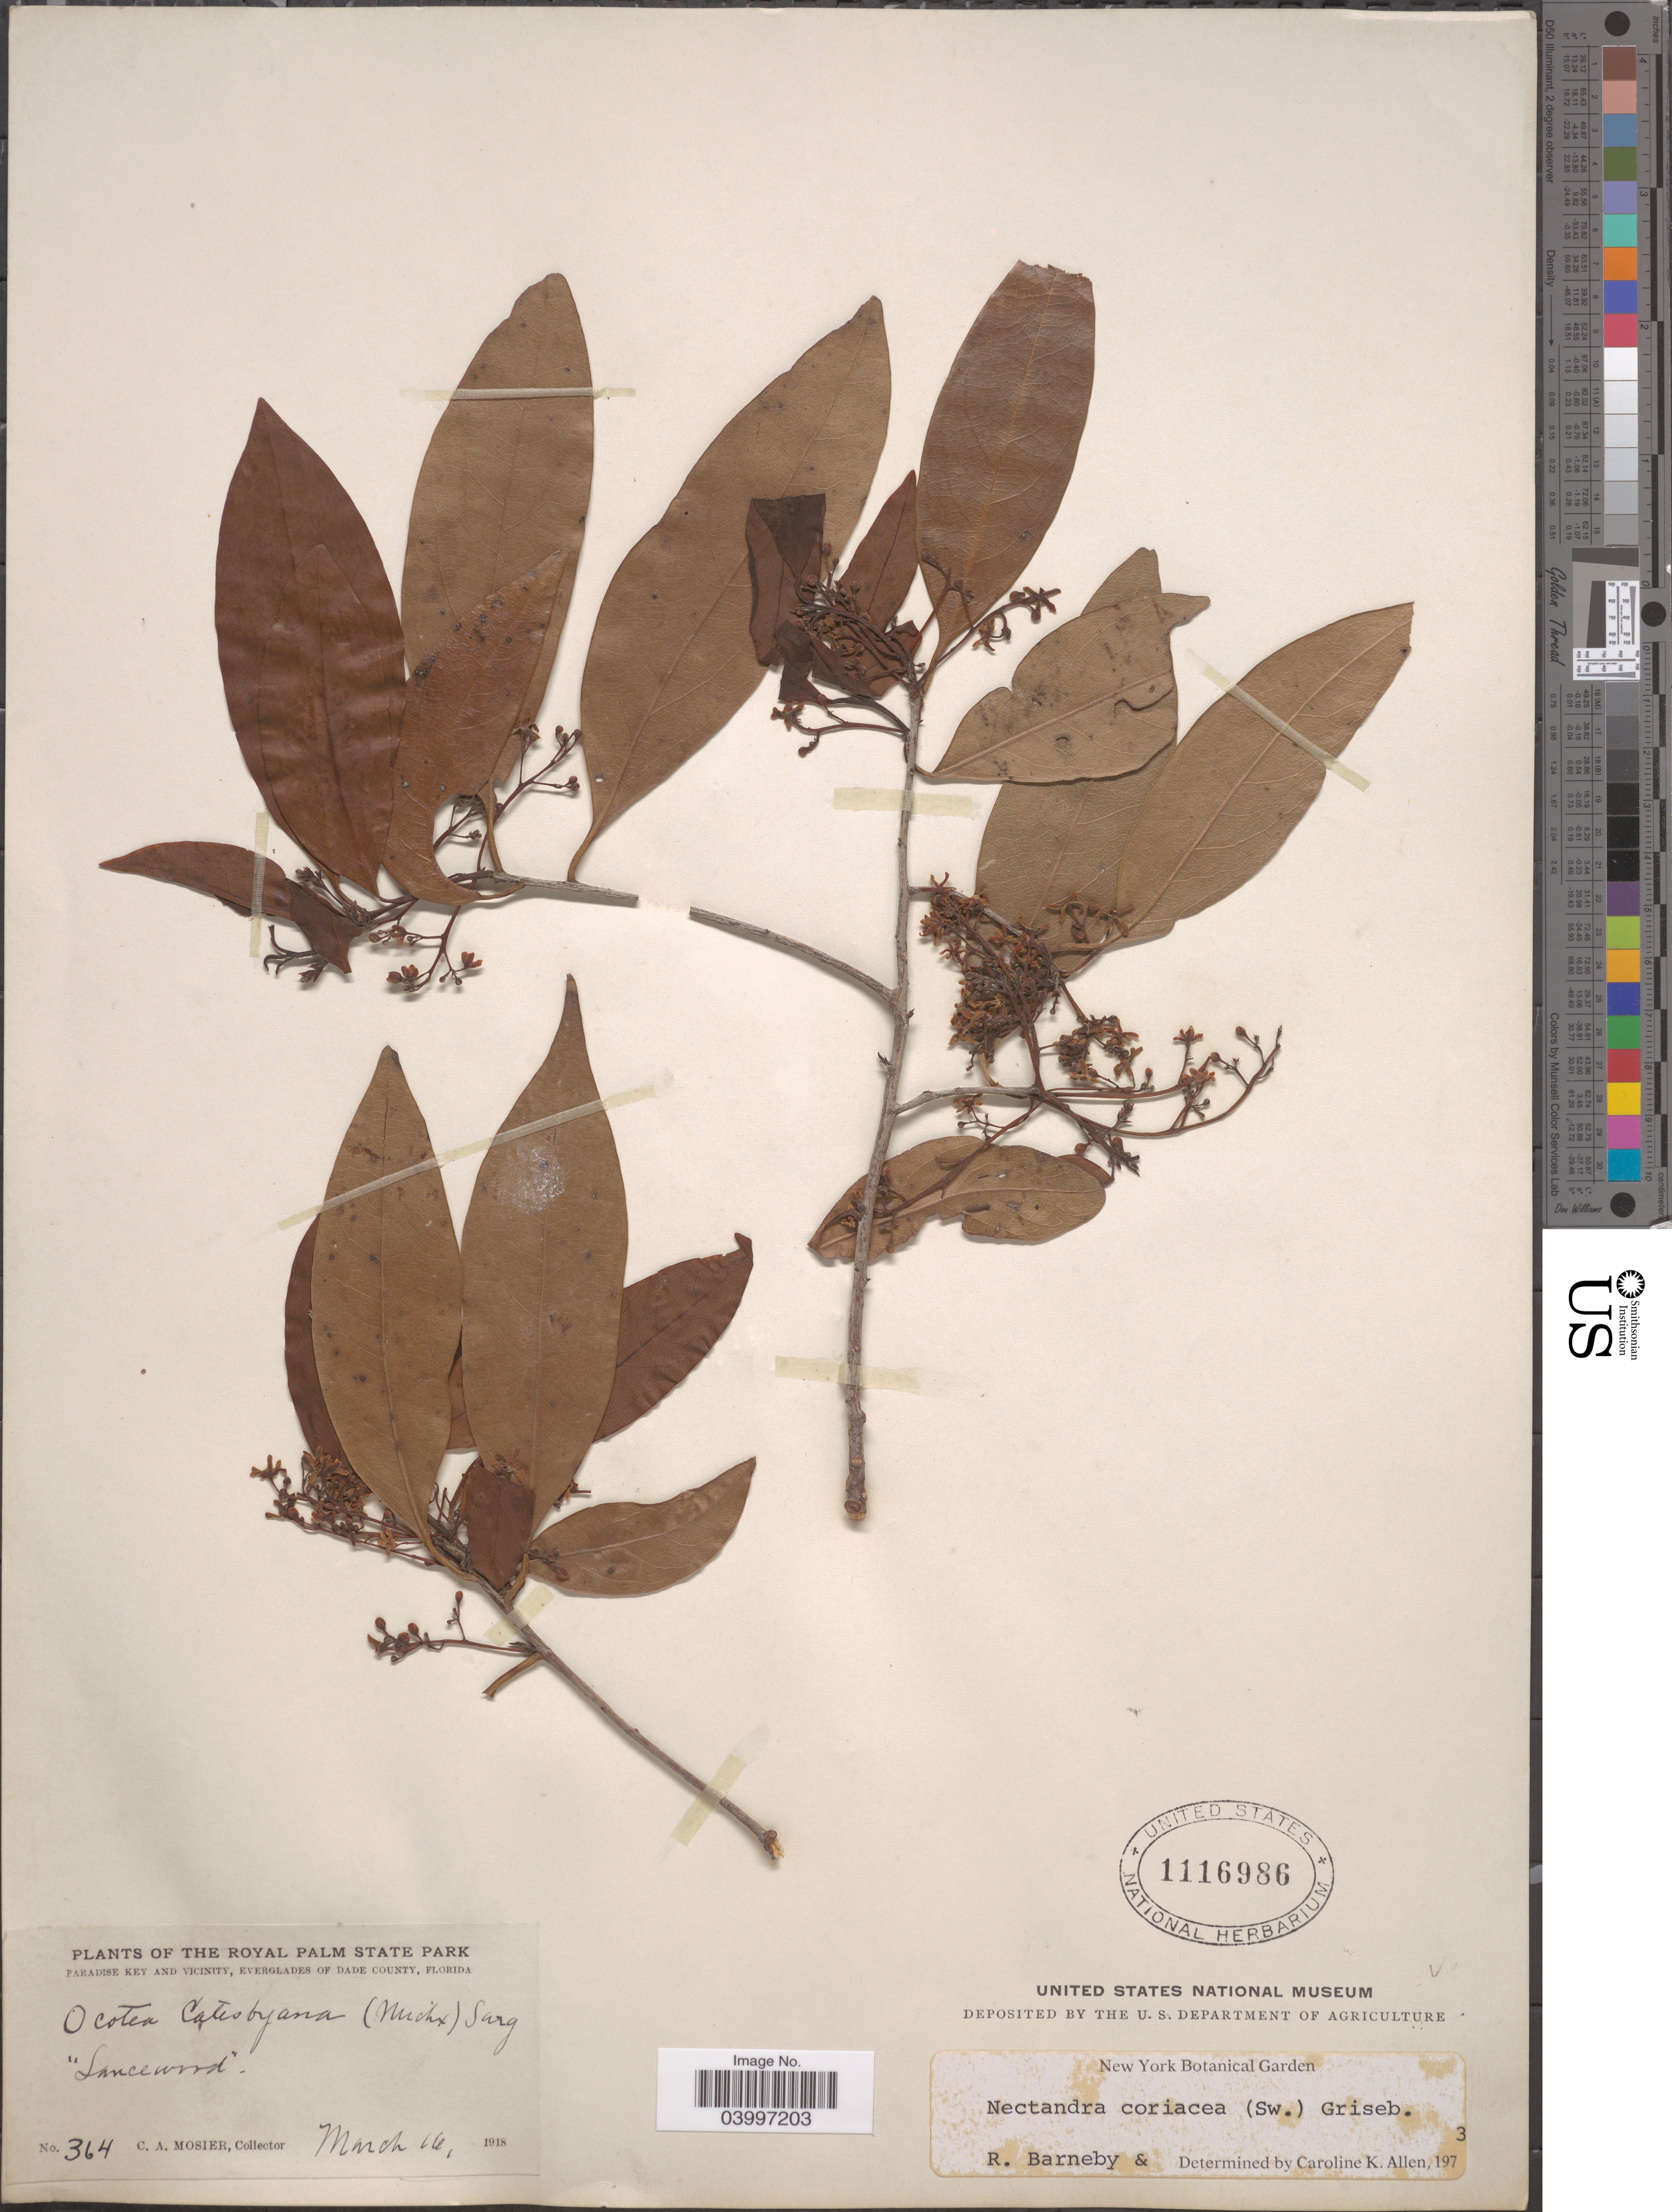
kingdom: Plantae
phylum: Tracheophyta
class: Magnoliopsida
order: Laurales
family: Lauraceae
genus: Nectandra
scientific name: Nectandra coriacea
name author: (Sw.) Griseb.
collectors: C. A. Mosier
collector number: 364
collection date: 1918-03-14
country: United States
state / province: Florida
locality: The Royal Palm State Park. Paradise Key and Vicinity, Everglades of Dade County.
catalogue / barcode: US 1116986